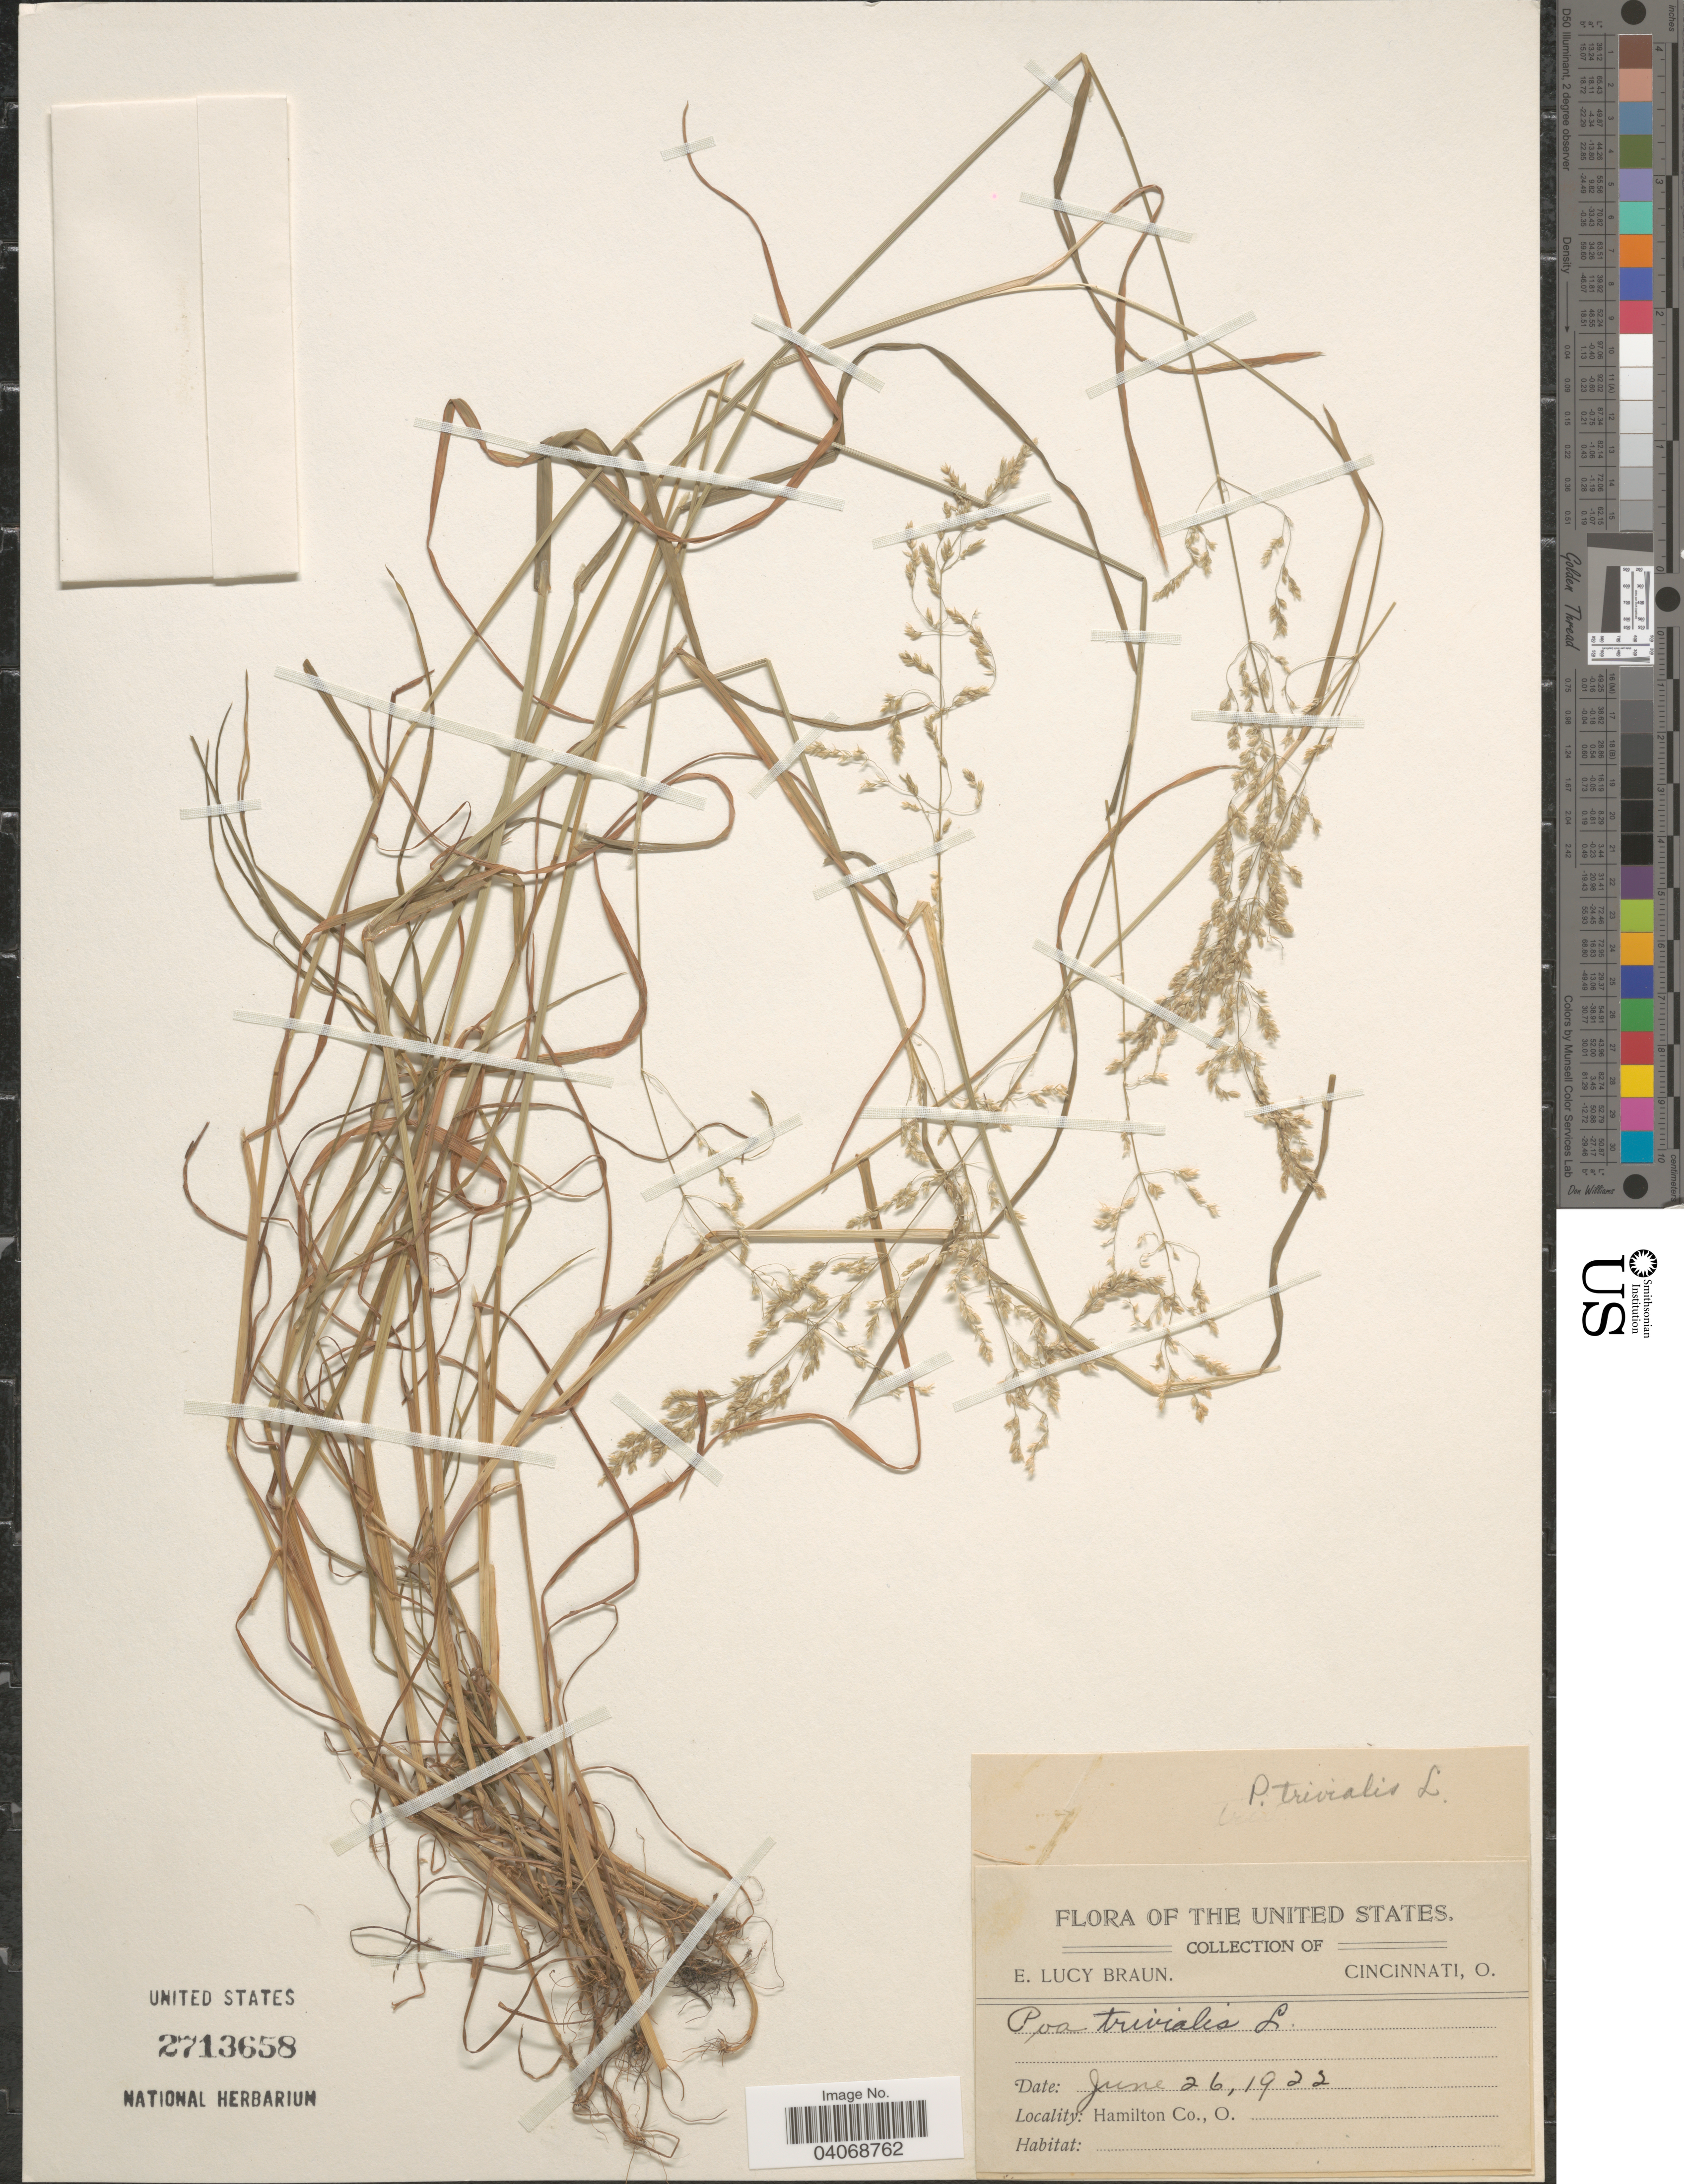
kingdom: Plantae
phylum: Tracheophyta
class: Liliopsida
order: Poales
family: Poaceae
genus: Poa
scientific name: Poa trivialis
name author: L.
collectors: E. L. Braun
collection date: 1922-06-26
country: United States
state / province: Ohio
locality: Hamilton Co.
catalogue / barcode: US 2713658